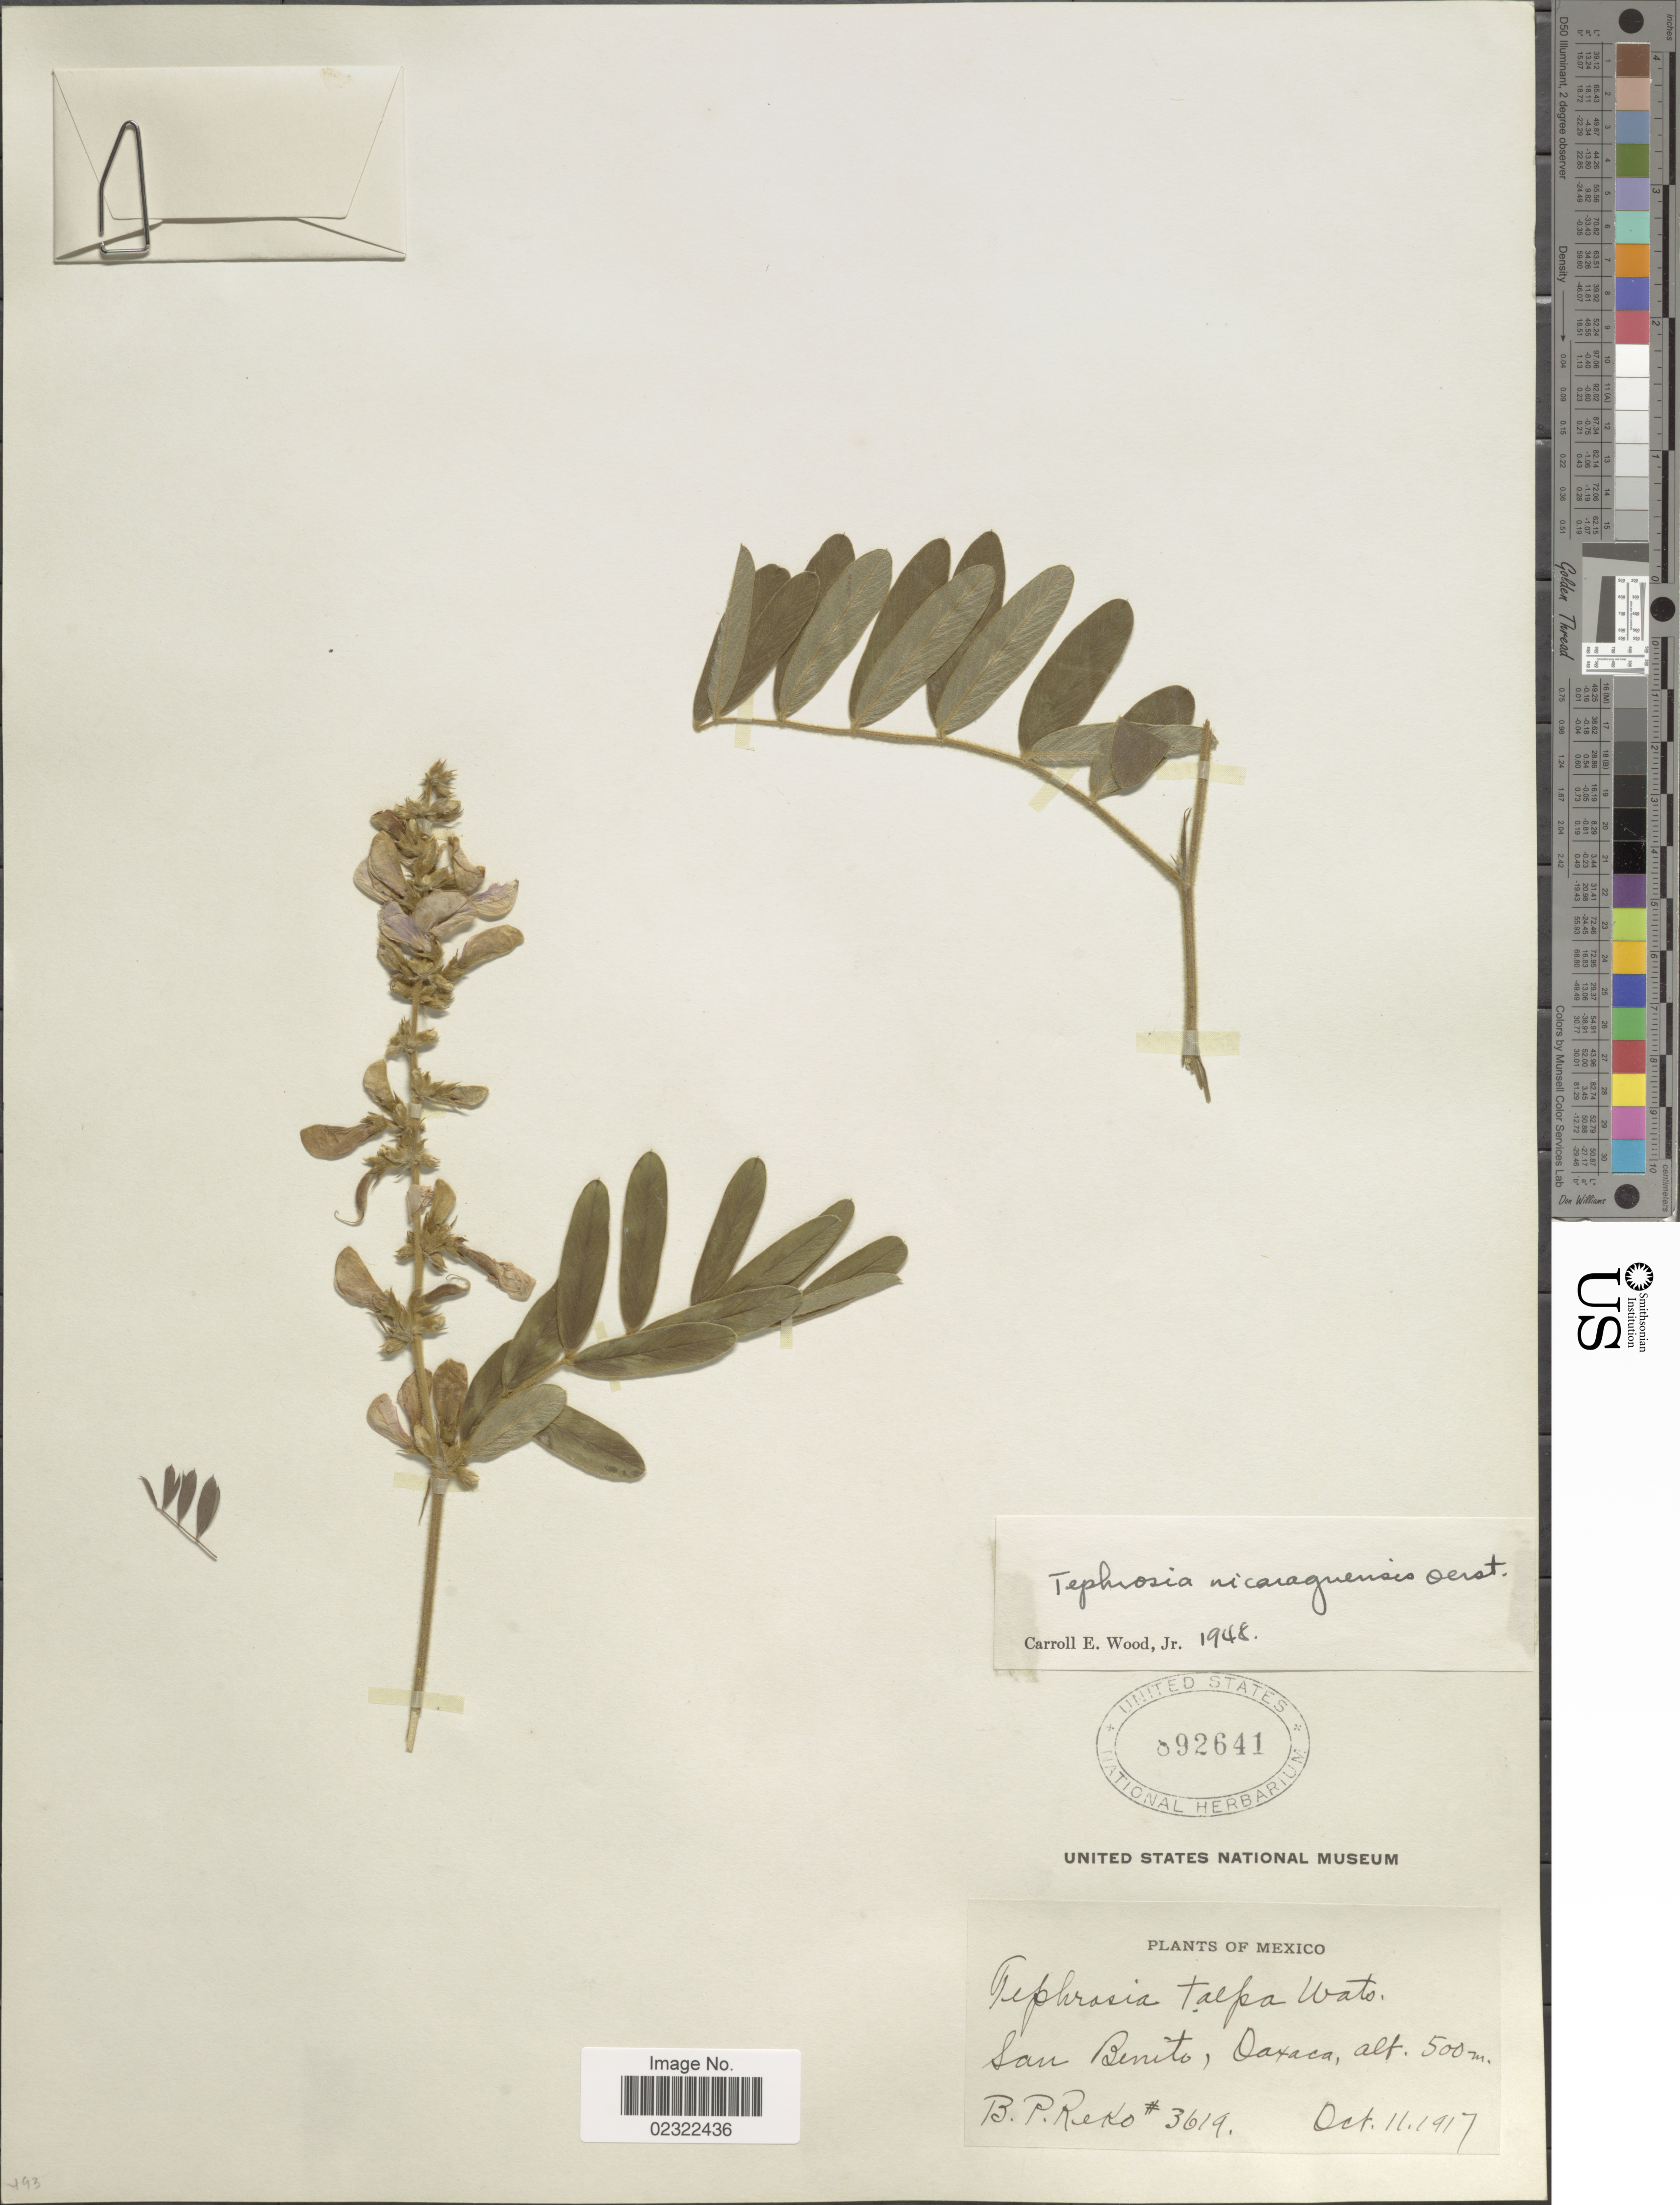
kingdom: Plantae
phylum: Tracheophyta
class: Magnoliopsida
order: Fabales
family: Fabaceae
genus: Tephrosia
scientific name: Tephrosia nicaraguensis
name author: Oerst.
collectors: B. P. Reko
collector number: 3619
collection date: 1917-10-11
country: Mexico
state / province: Oaxaca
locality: San Benito, Oaxaca.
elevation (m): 500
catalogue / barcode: US 892641